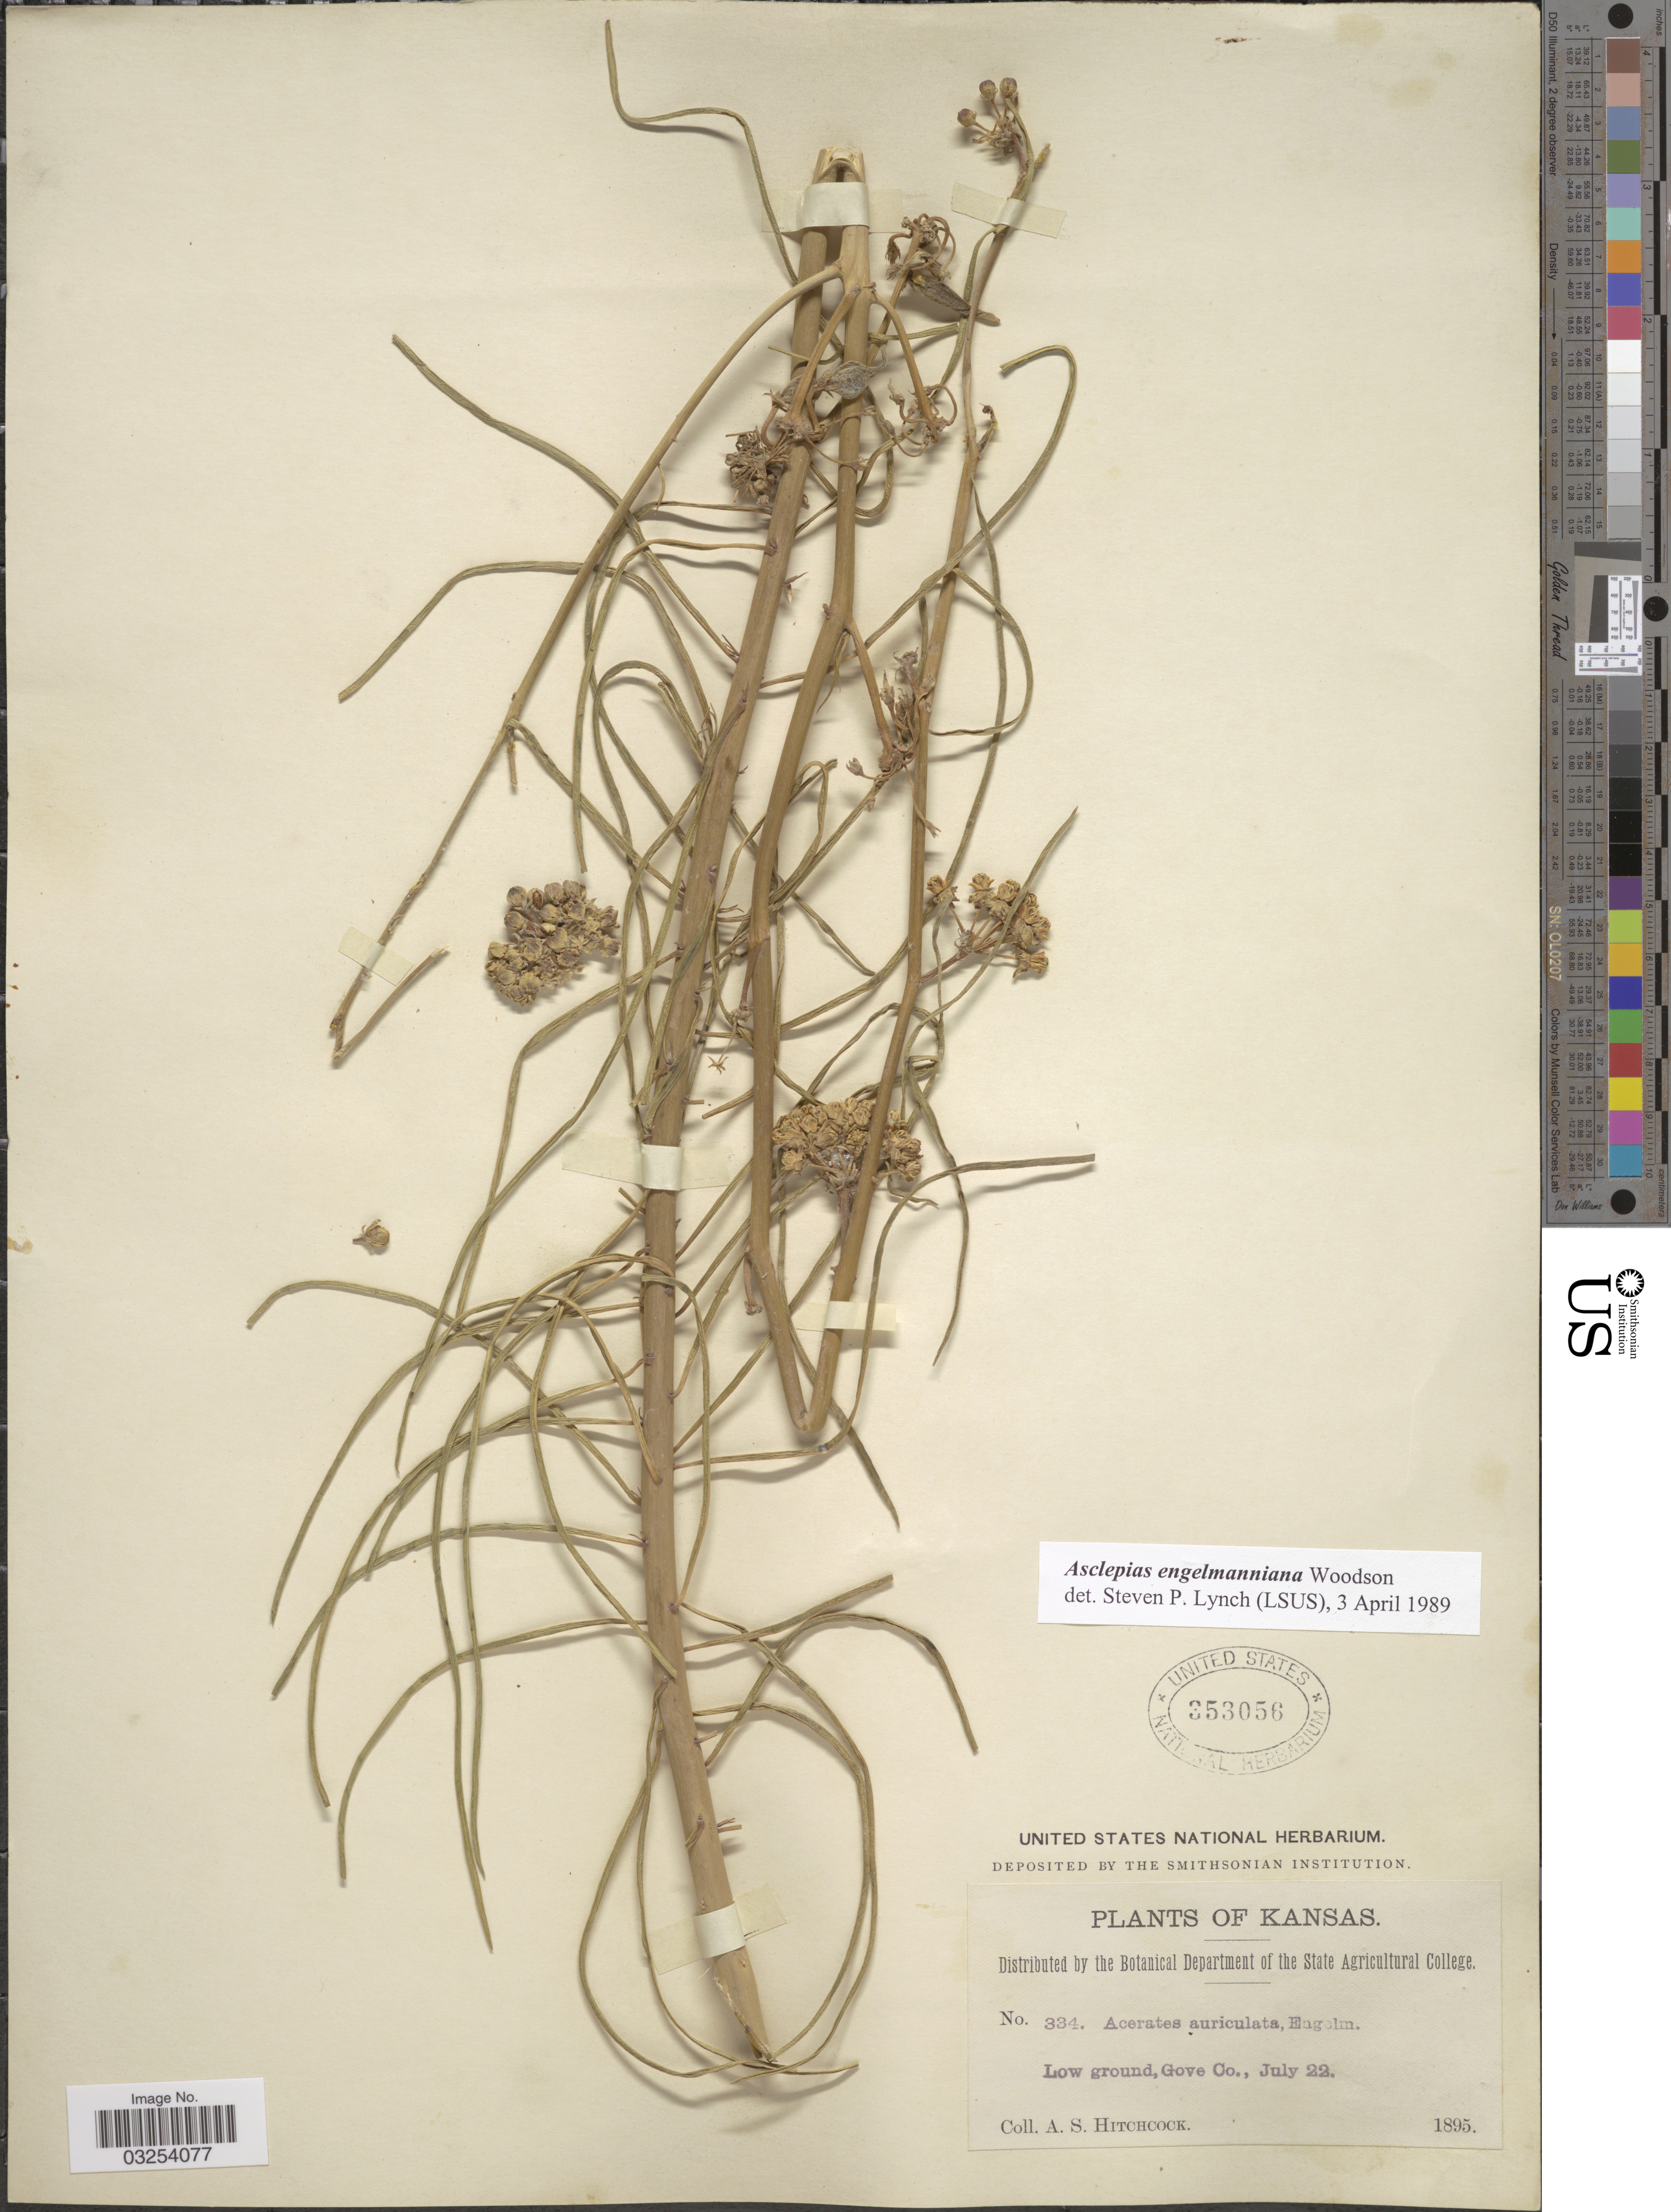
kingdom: Plantae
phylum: Tracheophyta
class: Magnoliopsida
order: Gentianales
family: Apocynaceae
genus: Asclepias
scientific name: Asclepias engelmanniana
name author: Woodson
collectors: A. S. Hitchcock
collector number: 334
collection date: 1895-07-22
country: United States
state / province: Kansas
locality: Gove Co.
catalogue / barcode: US 353056